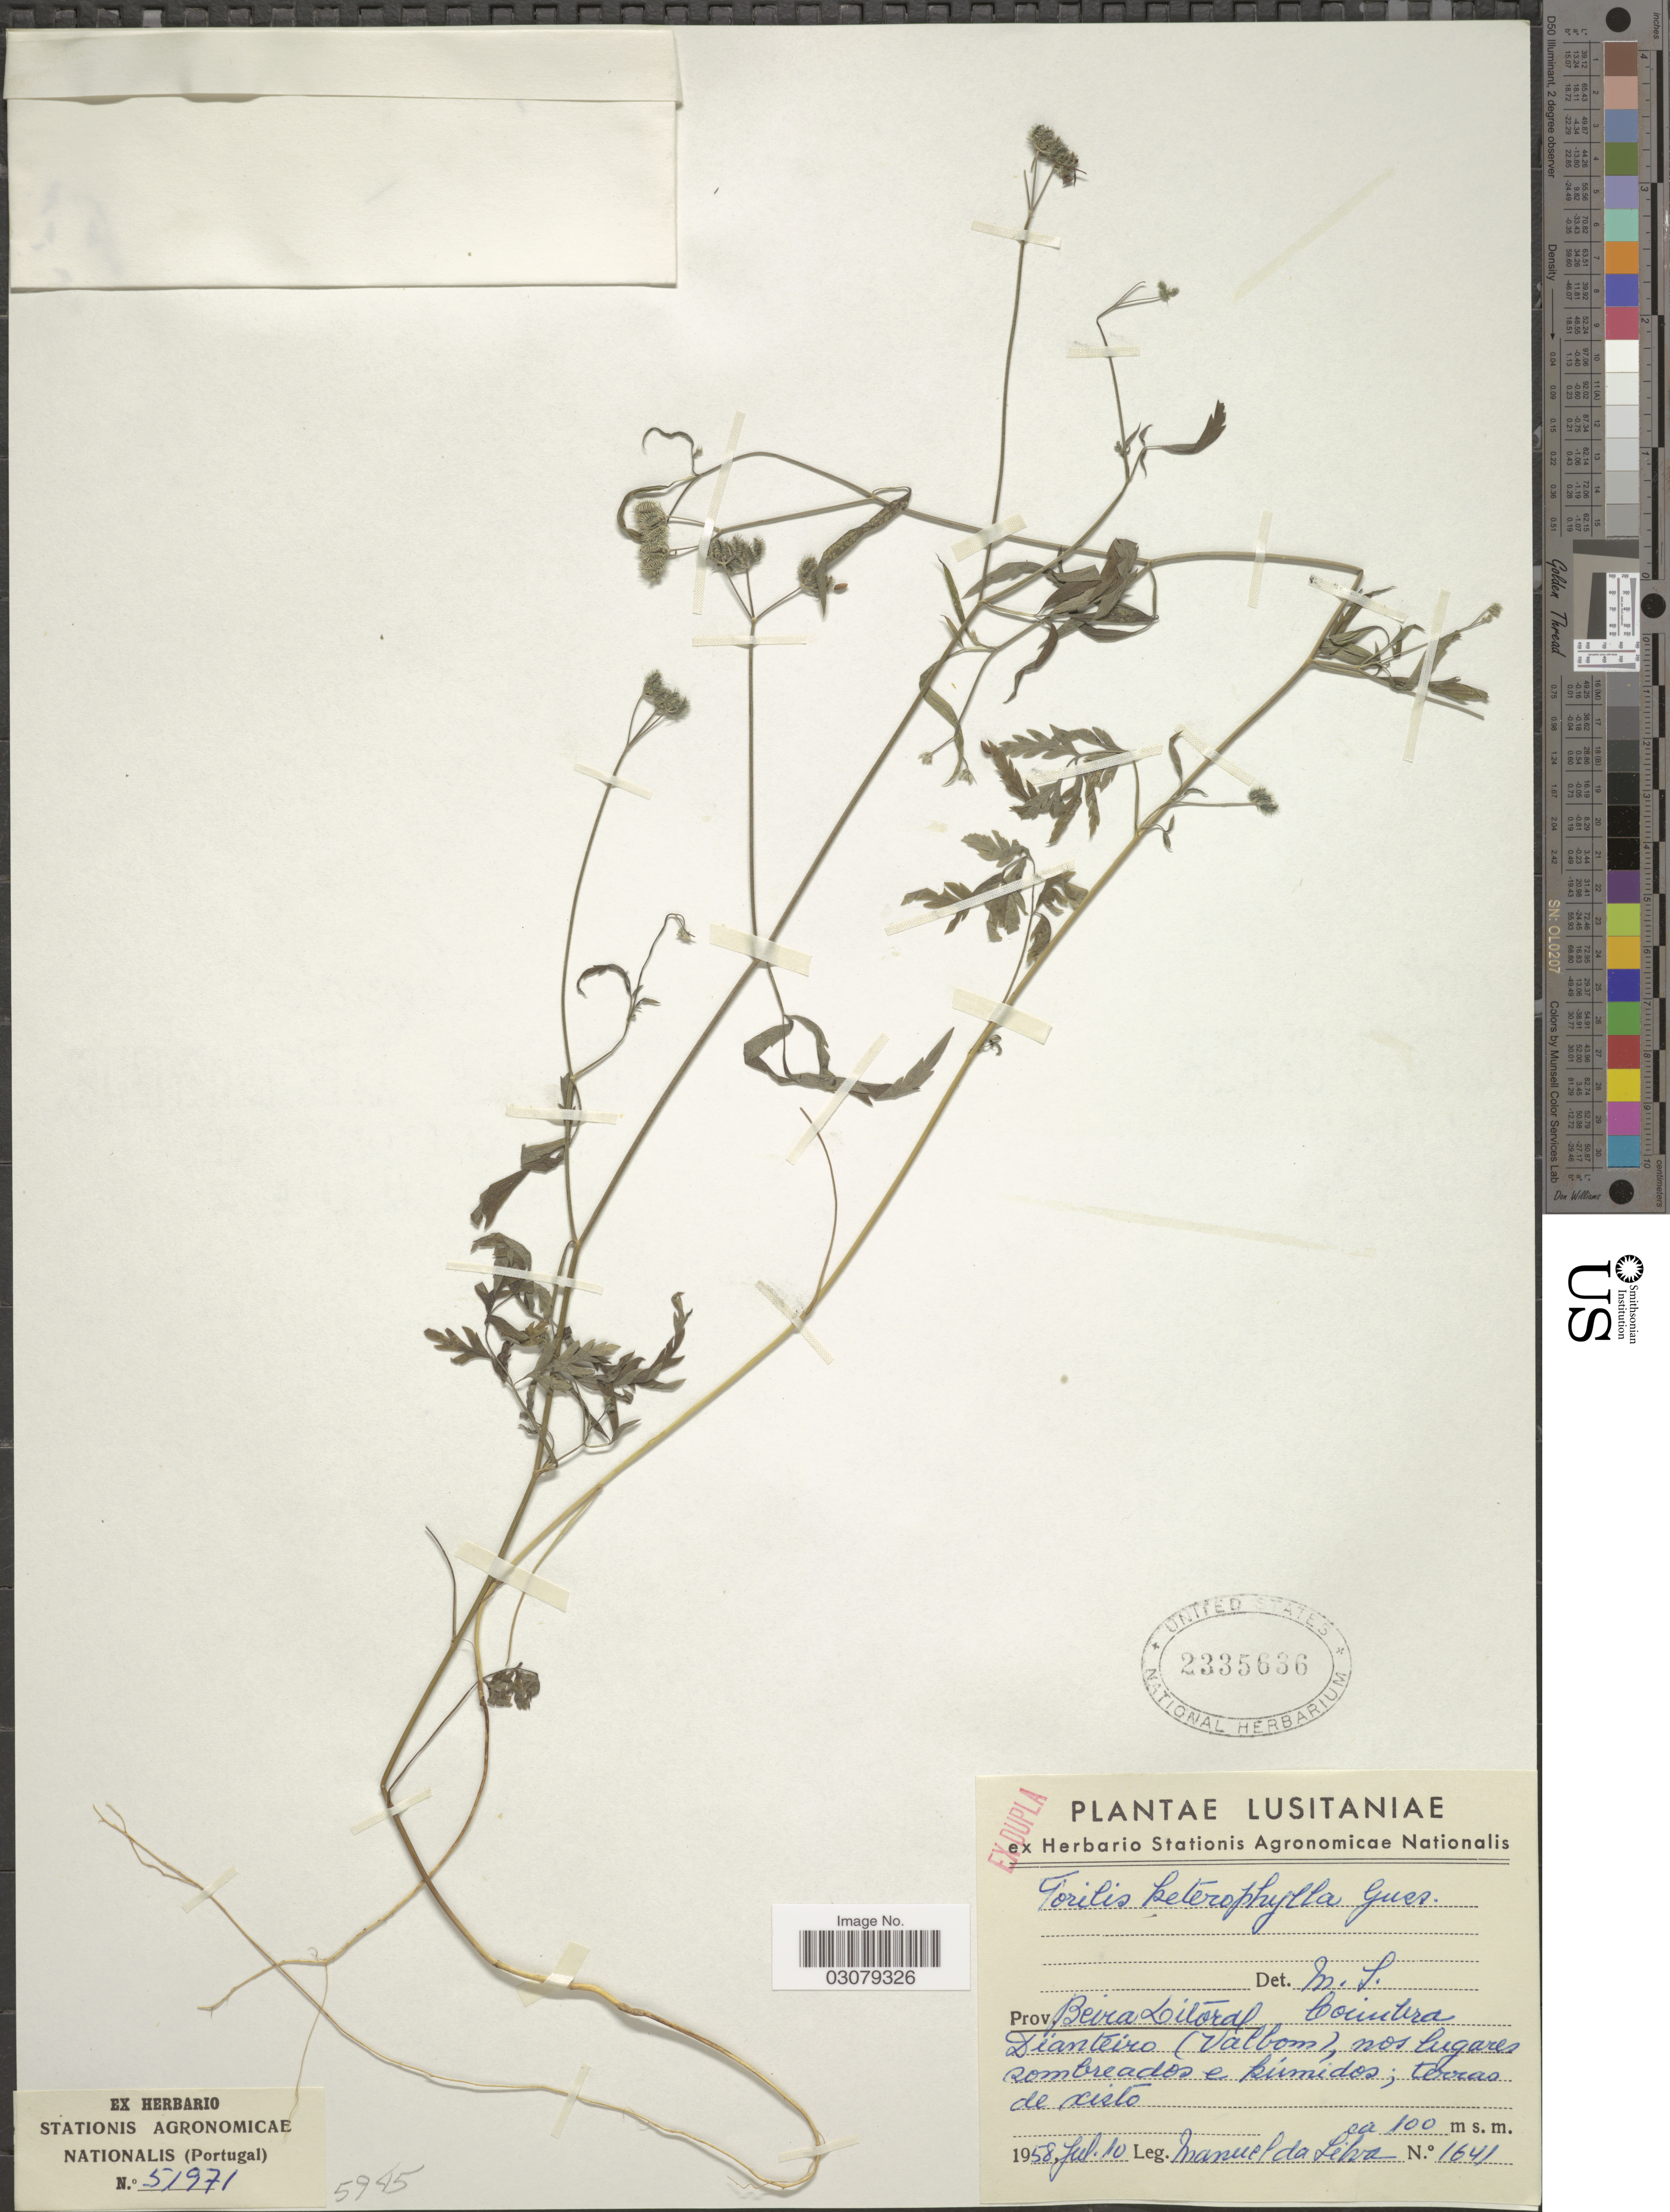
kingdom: Plantae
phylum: Tracheophyta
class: Magnoliopsida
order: Apiales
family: Apiaceae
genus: Torilis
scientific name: Torilis heterophylla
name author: Gussone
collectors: M. Silva da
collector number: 1641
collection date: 1958-07-10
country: Portugal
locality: Prov. Beira Litóral, Coimbra Díanteíro (Valbom), nos lugares sombreados e húmedos.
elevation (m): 100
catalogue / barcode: US 2335636